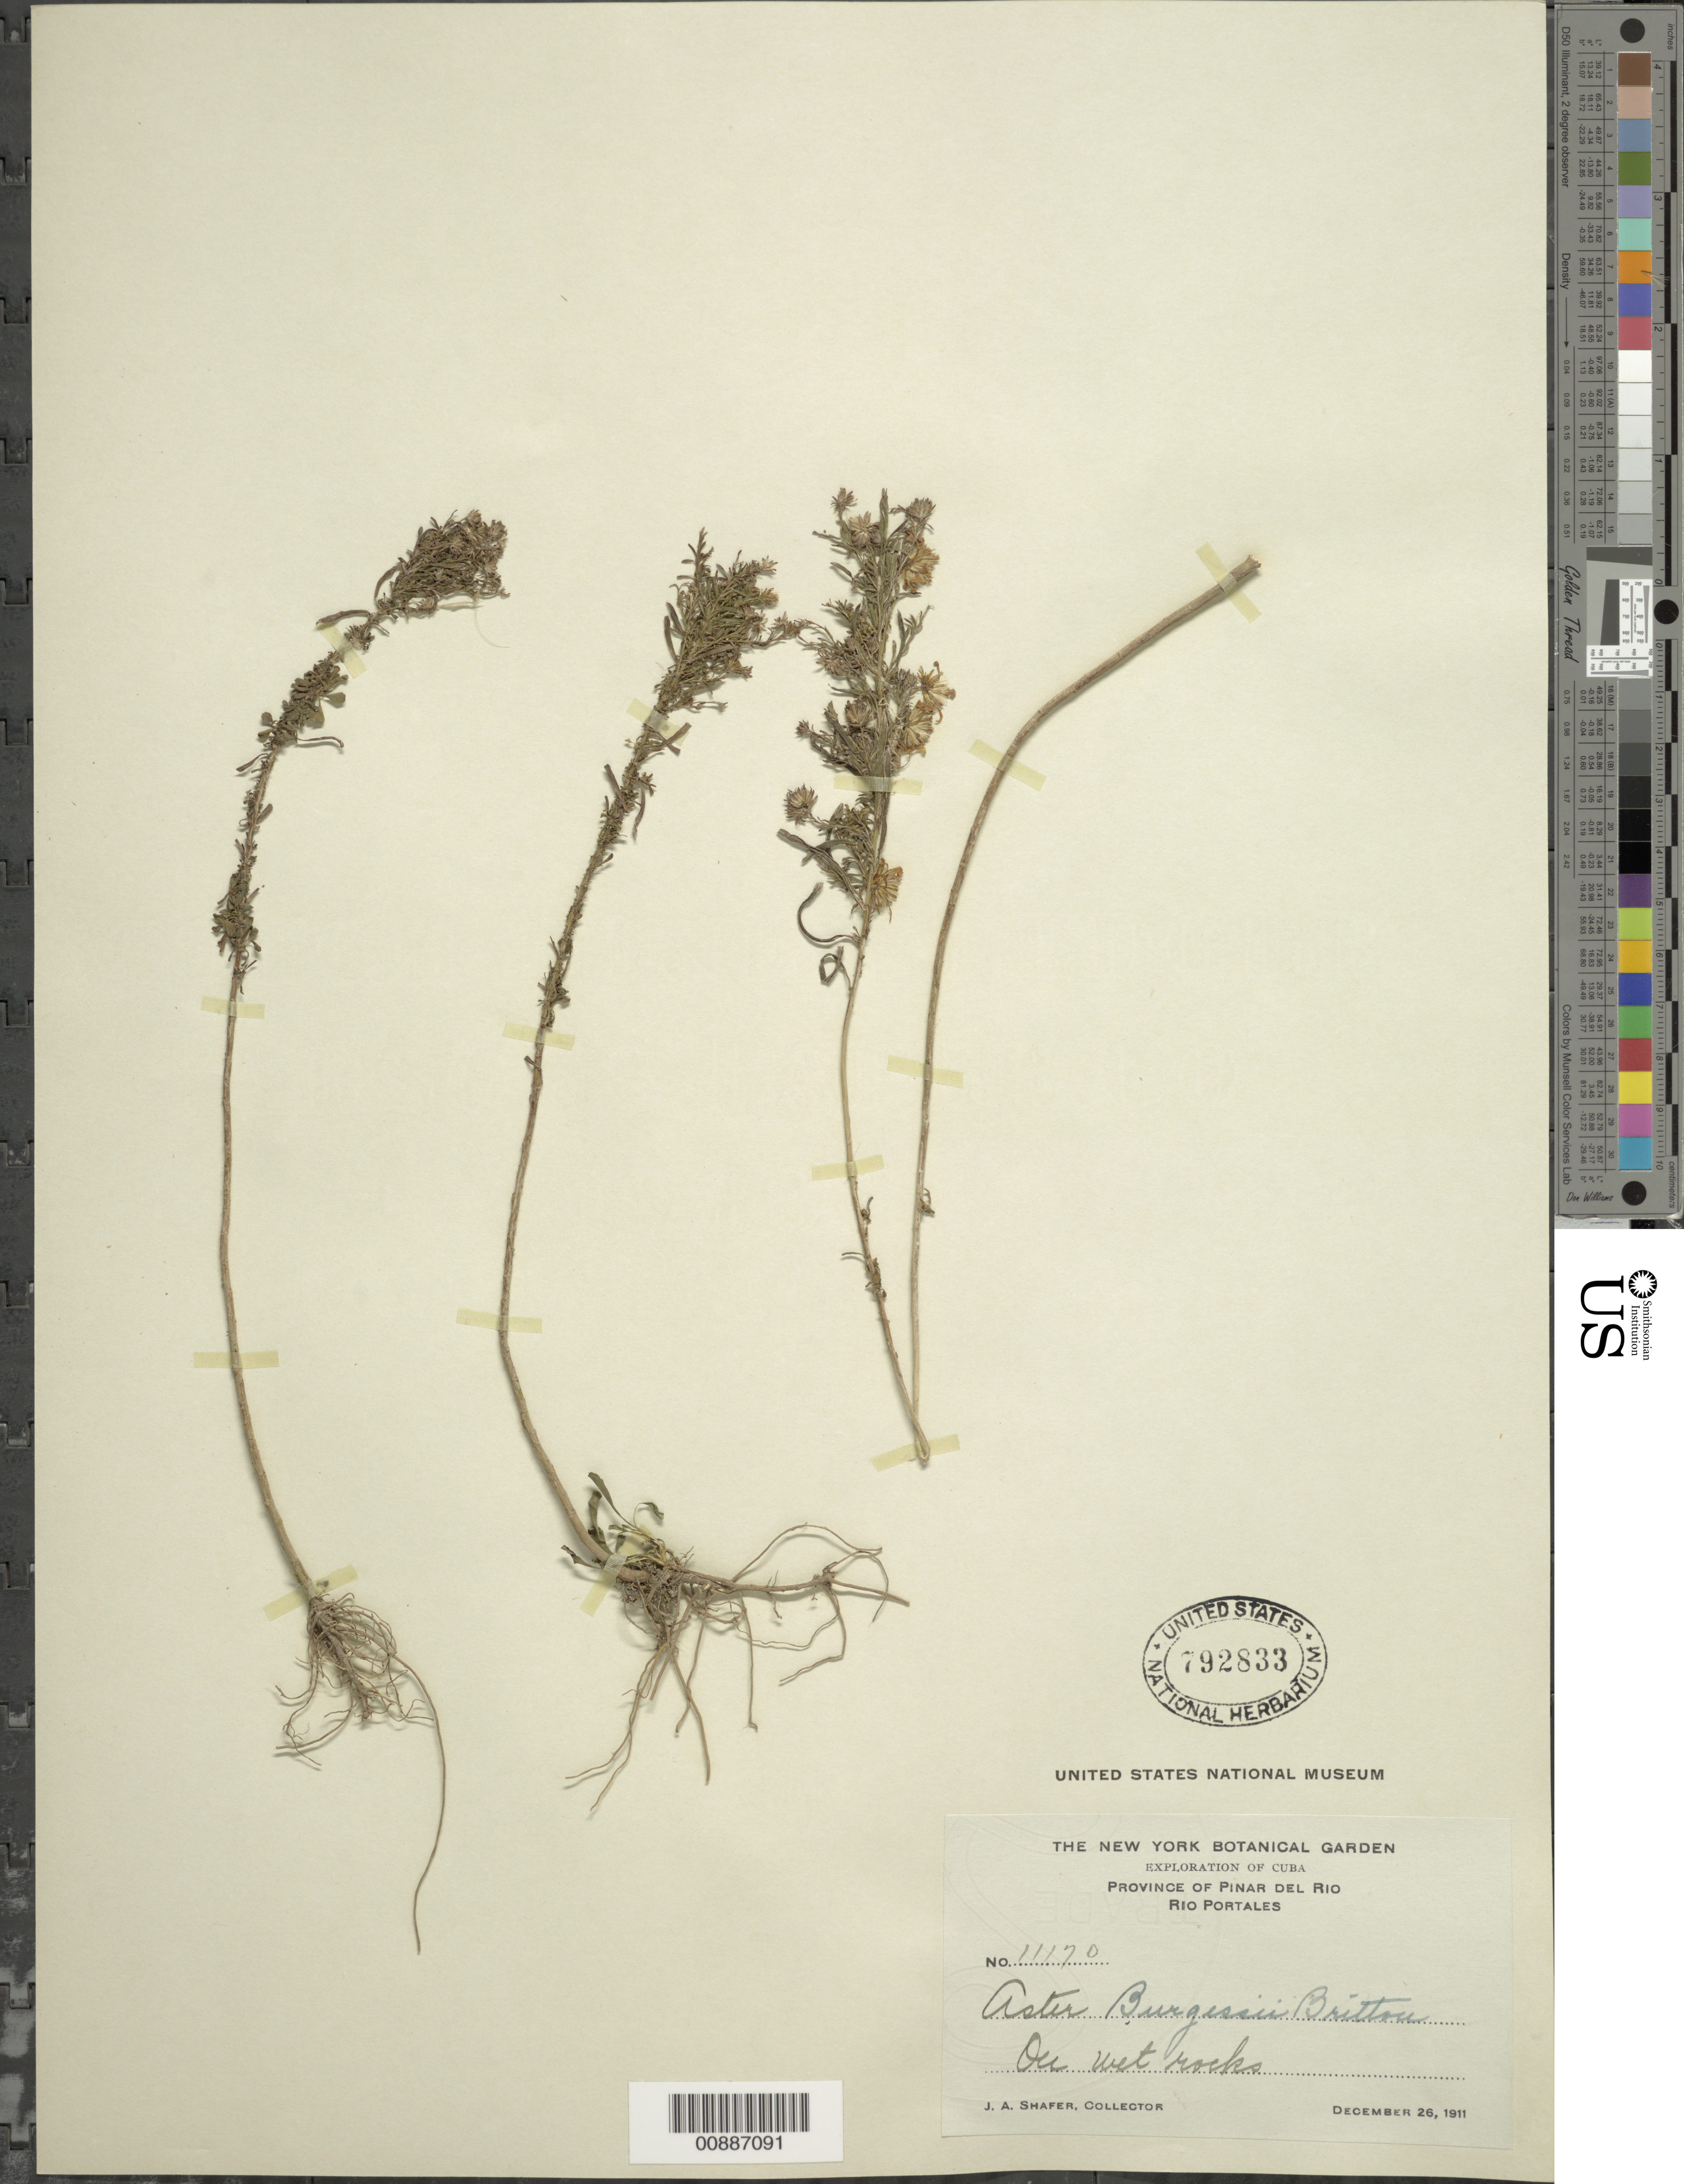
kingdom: Plantae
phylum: Tracheophyta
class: Magnoliopsida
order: Asterales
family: Asteraceae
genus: Symphyotrichum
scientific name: Symphyotrichum burgessii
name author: (Britton) G.L. Nesom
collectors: J. A. Shafer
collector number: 11170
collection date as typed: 26 Dec 1911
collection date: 1911-12-26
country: Cuba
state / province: Pinar del Río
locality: Rio Portales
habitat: On wet rocks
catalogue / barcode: US 792833